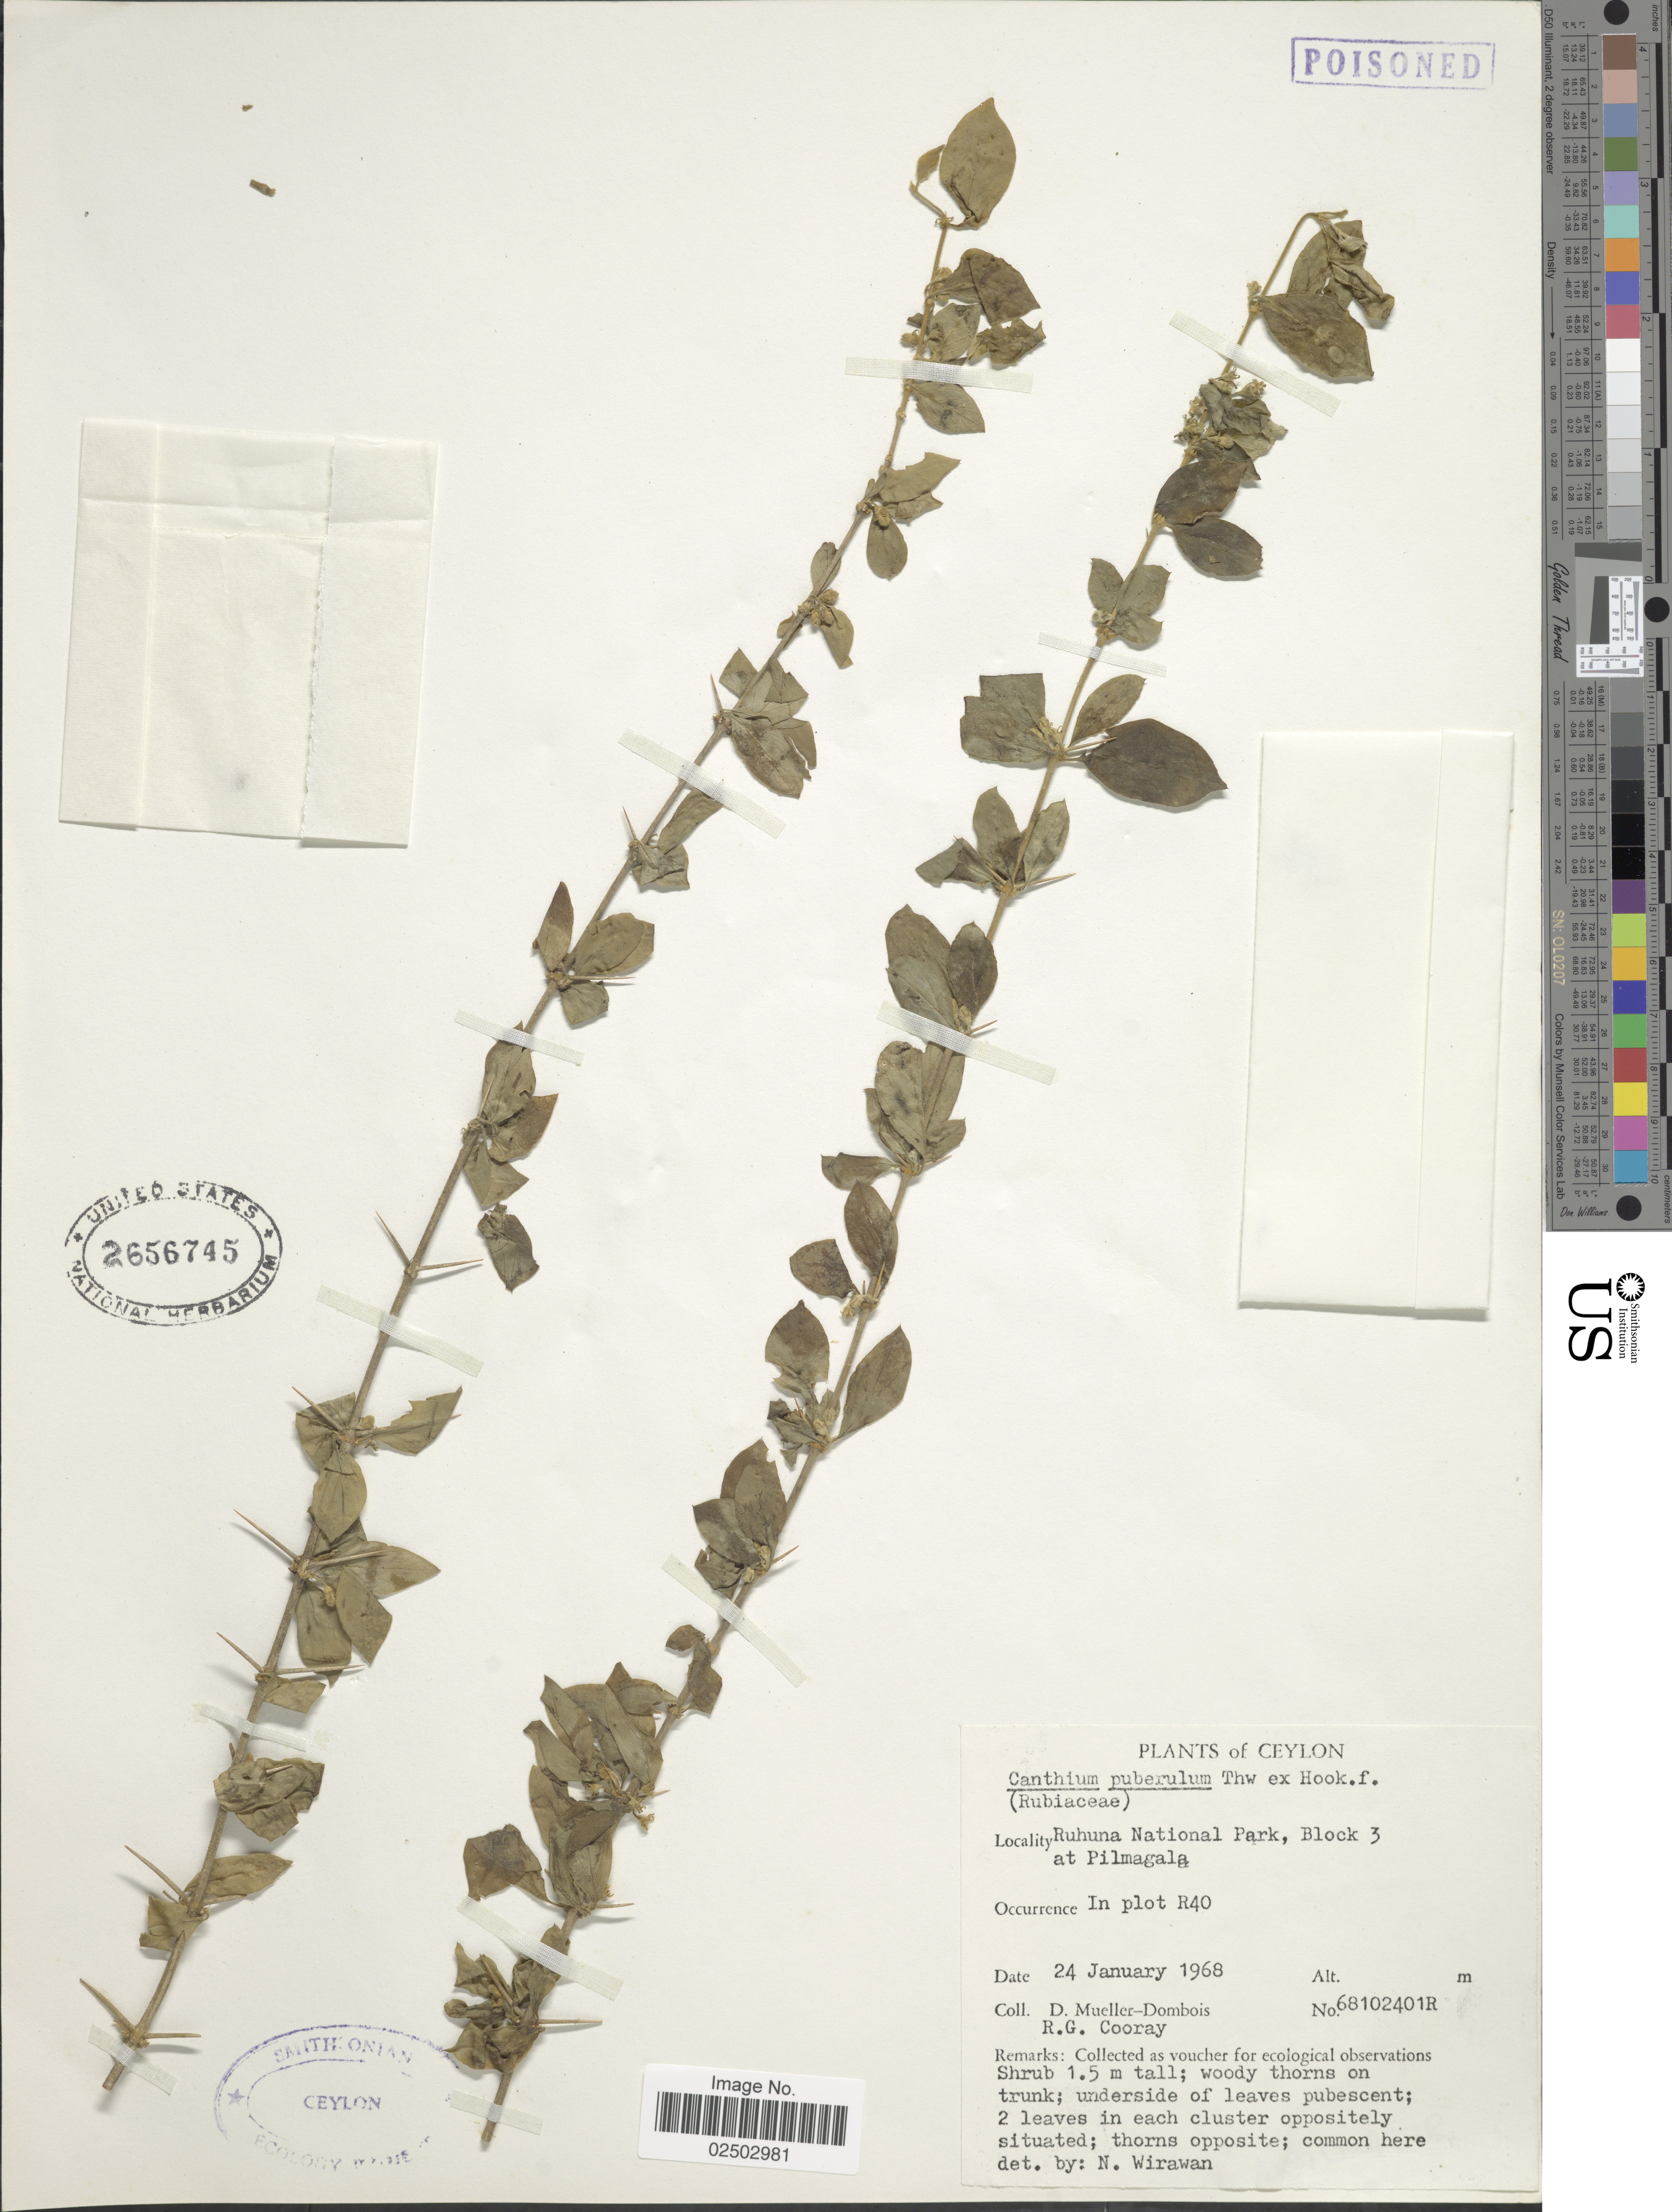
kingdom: Plantae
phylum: Tracheophyta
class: Magnoliopsida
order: Gentianales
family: Rubiaceae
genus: Canthium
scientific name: Canthium puberulum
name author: Thwaites ex Hook. f.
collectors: D. Mueller-Dombois & R. Cooray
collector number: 68102401R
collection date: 1968-01-24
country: Sri Lanka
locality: Ceylon, Ruhuna National Park, Block 3 at Pilmagala, in plot R40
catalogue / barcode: US 2656745